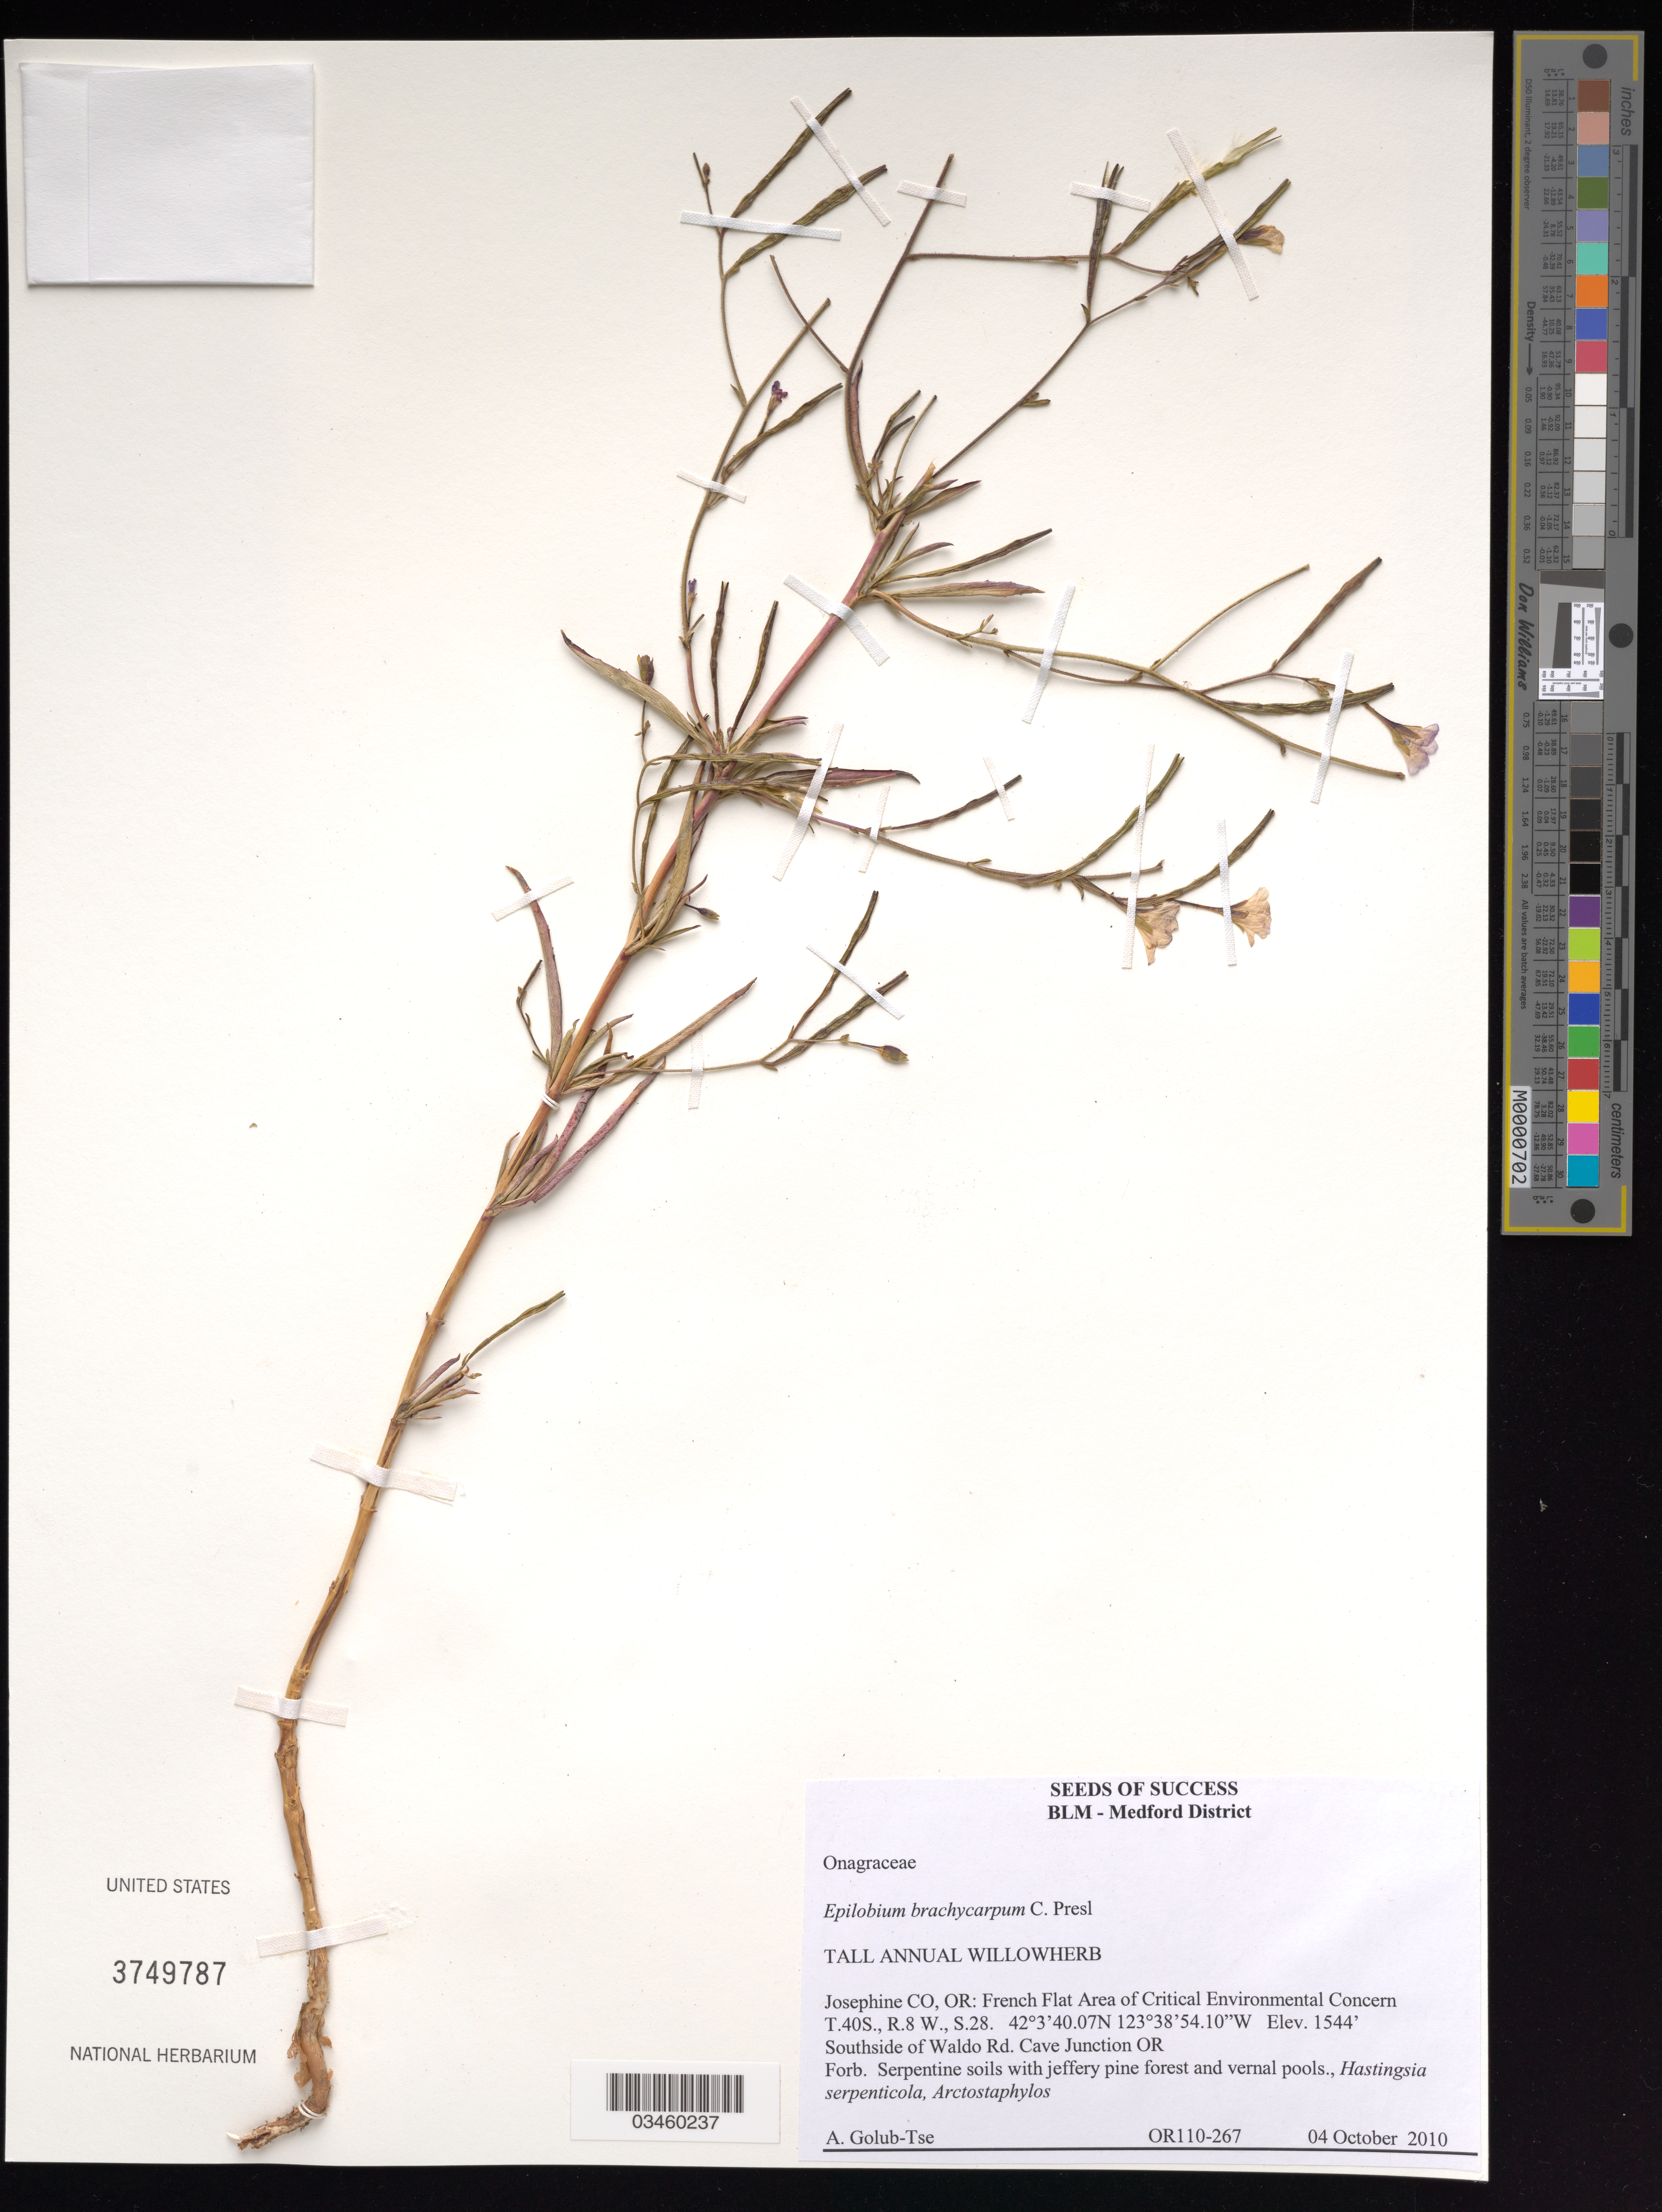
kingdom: Plantae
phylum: Tracheophyta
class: Magnoliopsida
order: Myrtales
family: Onagraceae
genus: Epilobium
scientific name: Epilobium brachycarpum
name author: C. Presl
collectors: A. Golub-Tse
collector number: OR110-267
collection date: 2010-10-04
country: United States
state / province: Oregon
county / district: Josephine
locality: French Flat Area of Critical Environmental Concern. South side of Waldo Rd. Cave Jct OR.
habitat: Serpentine soils with jeffery pine forest and vernal pools.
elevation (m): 471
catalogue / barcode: US 3749787